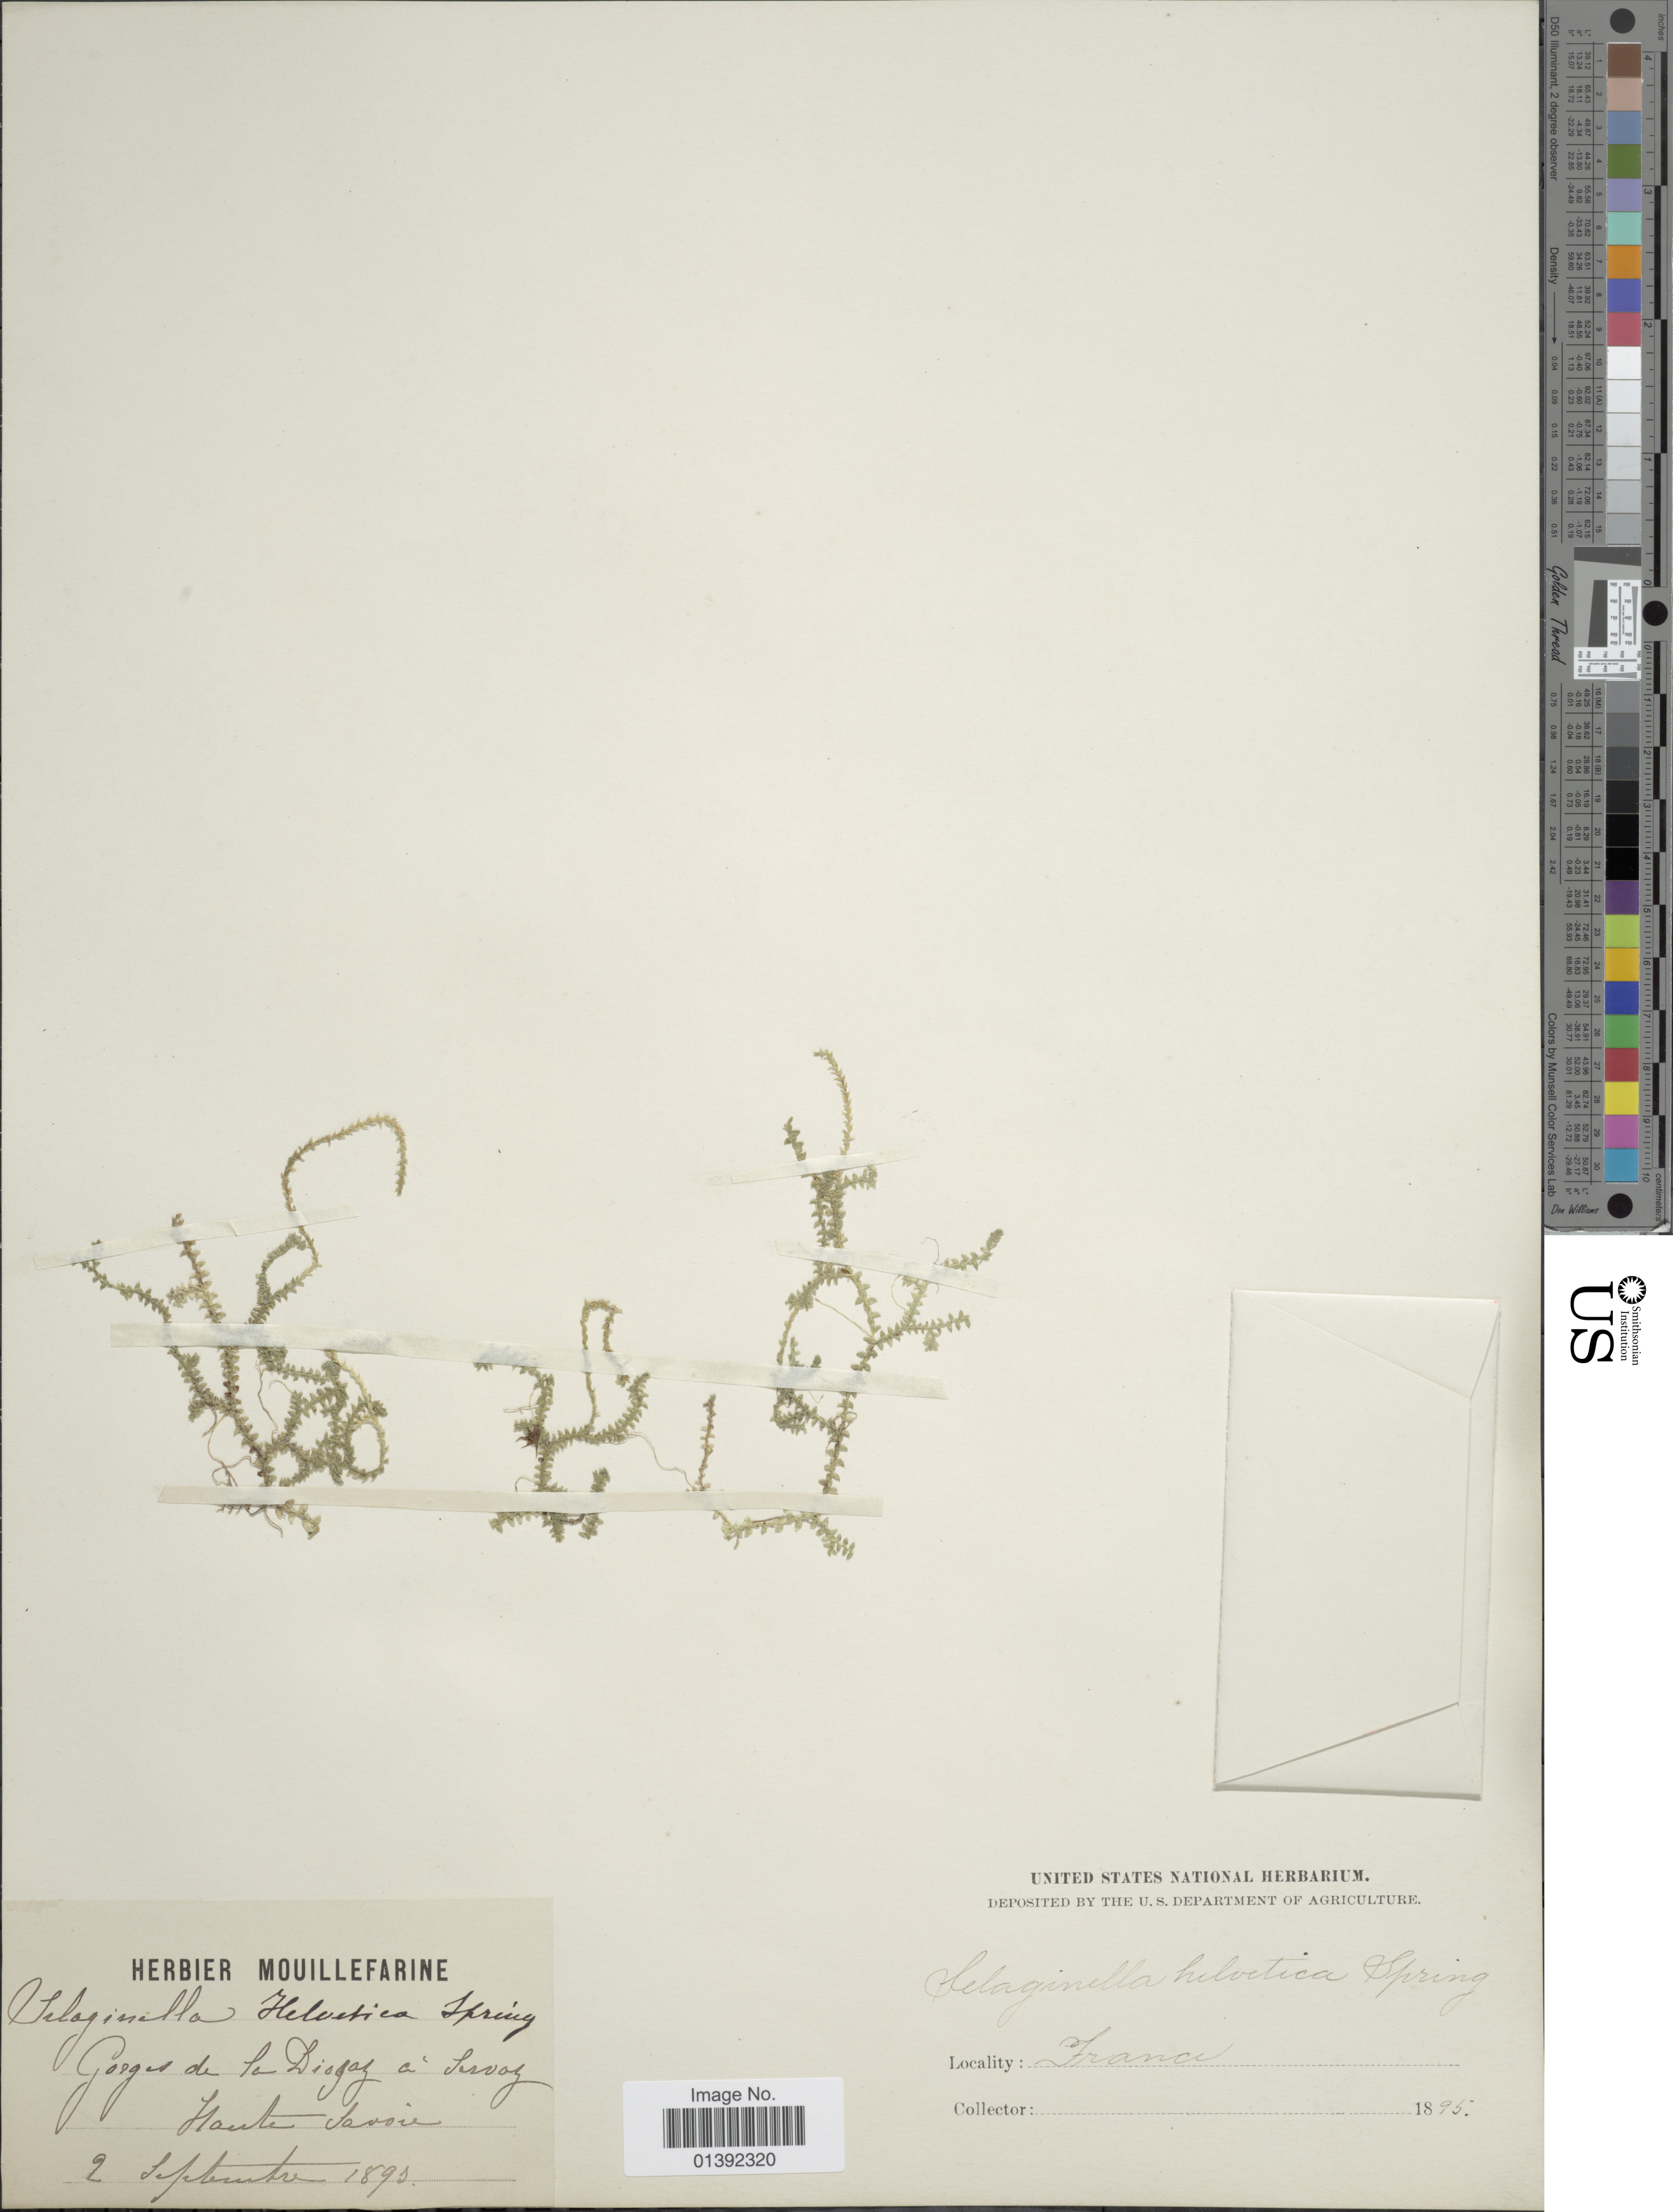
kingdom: Plantae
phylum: Tracheophyta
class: Lycopodiopsida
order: Selaginellales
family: Selaginellaceae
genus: Selaginella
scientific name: Selaginella helvetica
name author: (L.) Spring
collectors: ex herb. Mouillefarine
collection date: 1893-09-02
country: France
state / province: Auvergne-Rhône-Alpes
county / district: Haute-Savoie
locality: Gorges de la Diosaz a Servoz Haute Savoie